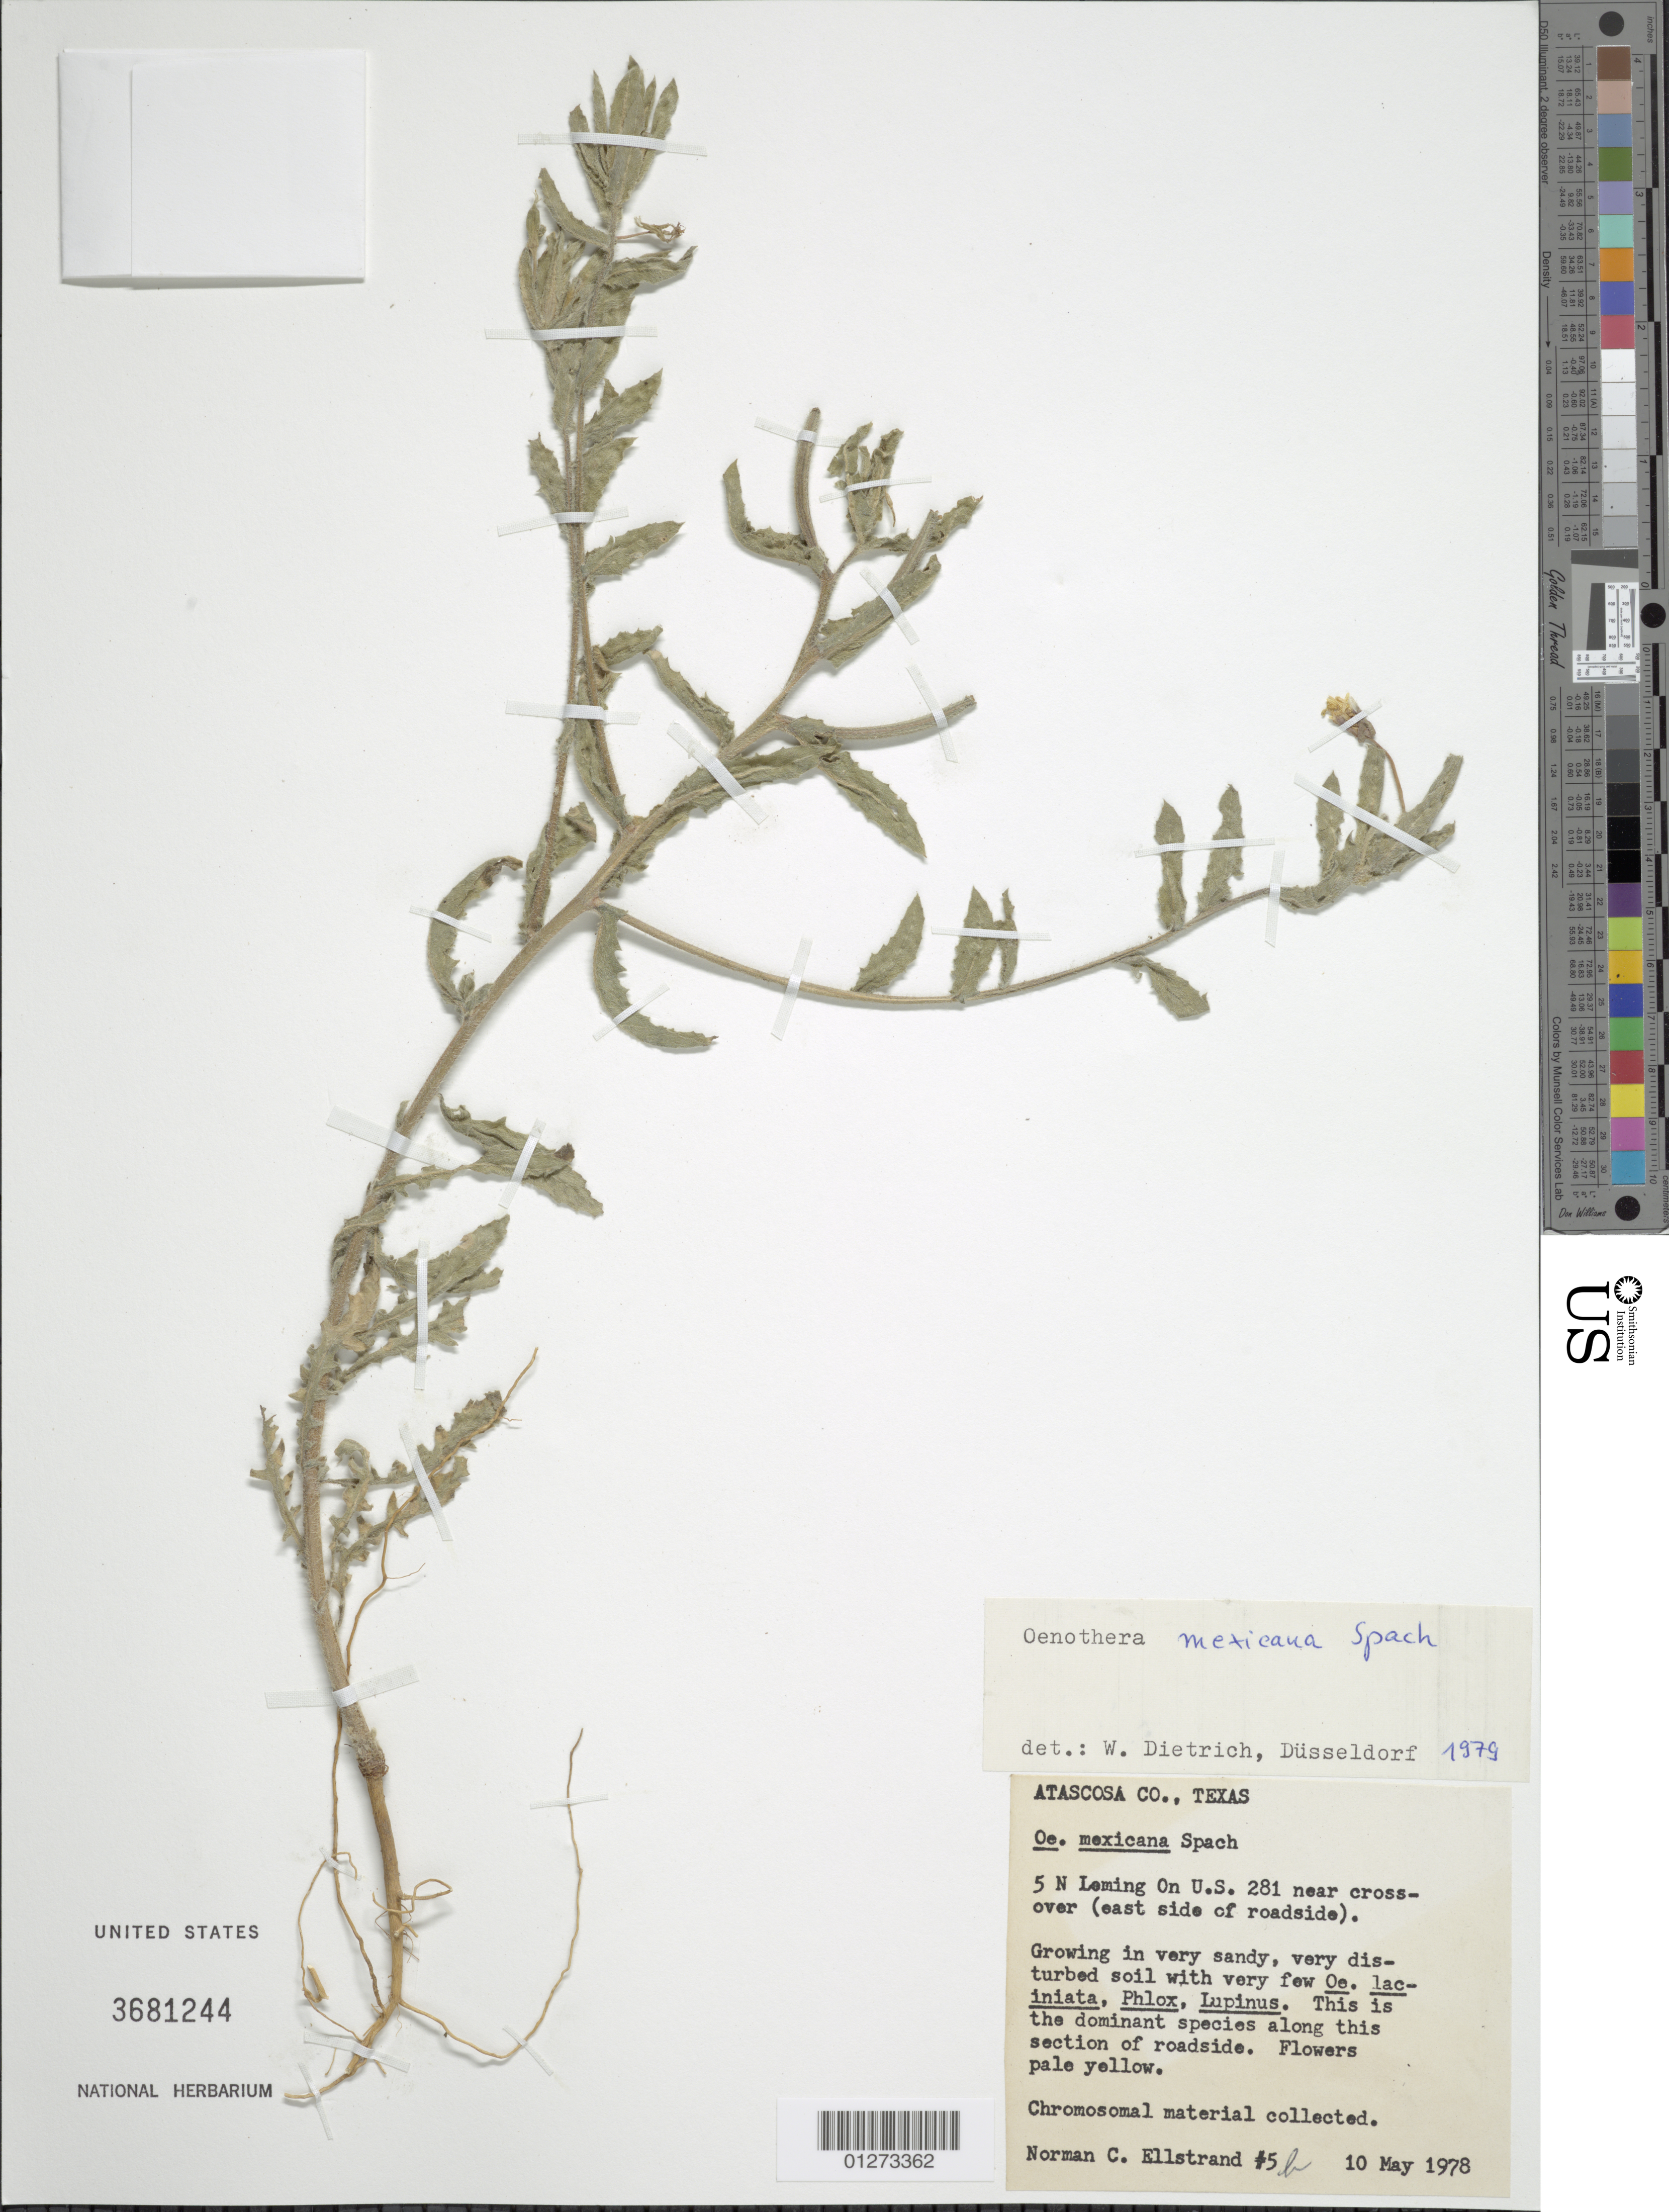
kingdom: Plantae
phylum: Tracheophyta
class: Magnoliopsida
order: Myrtales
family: Onagraceae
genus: Oenothera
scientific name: Oenothera mexicana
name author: Spach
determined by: Dietrich, W.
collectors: N. Ellstrand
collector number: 5b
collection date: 1978-05-10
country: United States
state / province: Texas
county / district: Atascosa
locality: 5 N Leming on US 281 near crossover (east side of roadside).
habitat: Growing in a very sandy, very disturbed soil.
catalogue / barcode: US 3681244